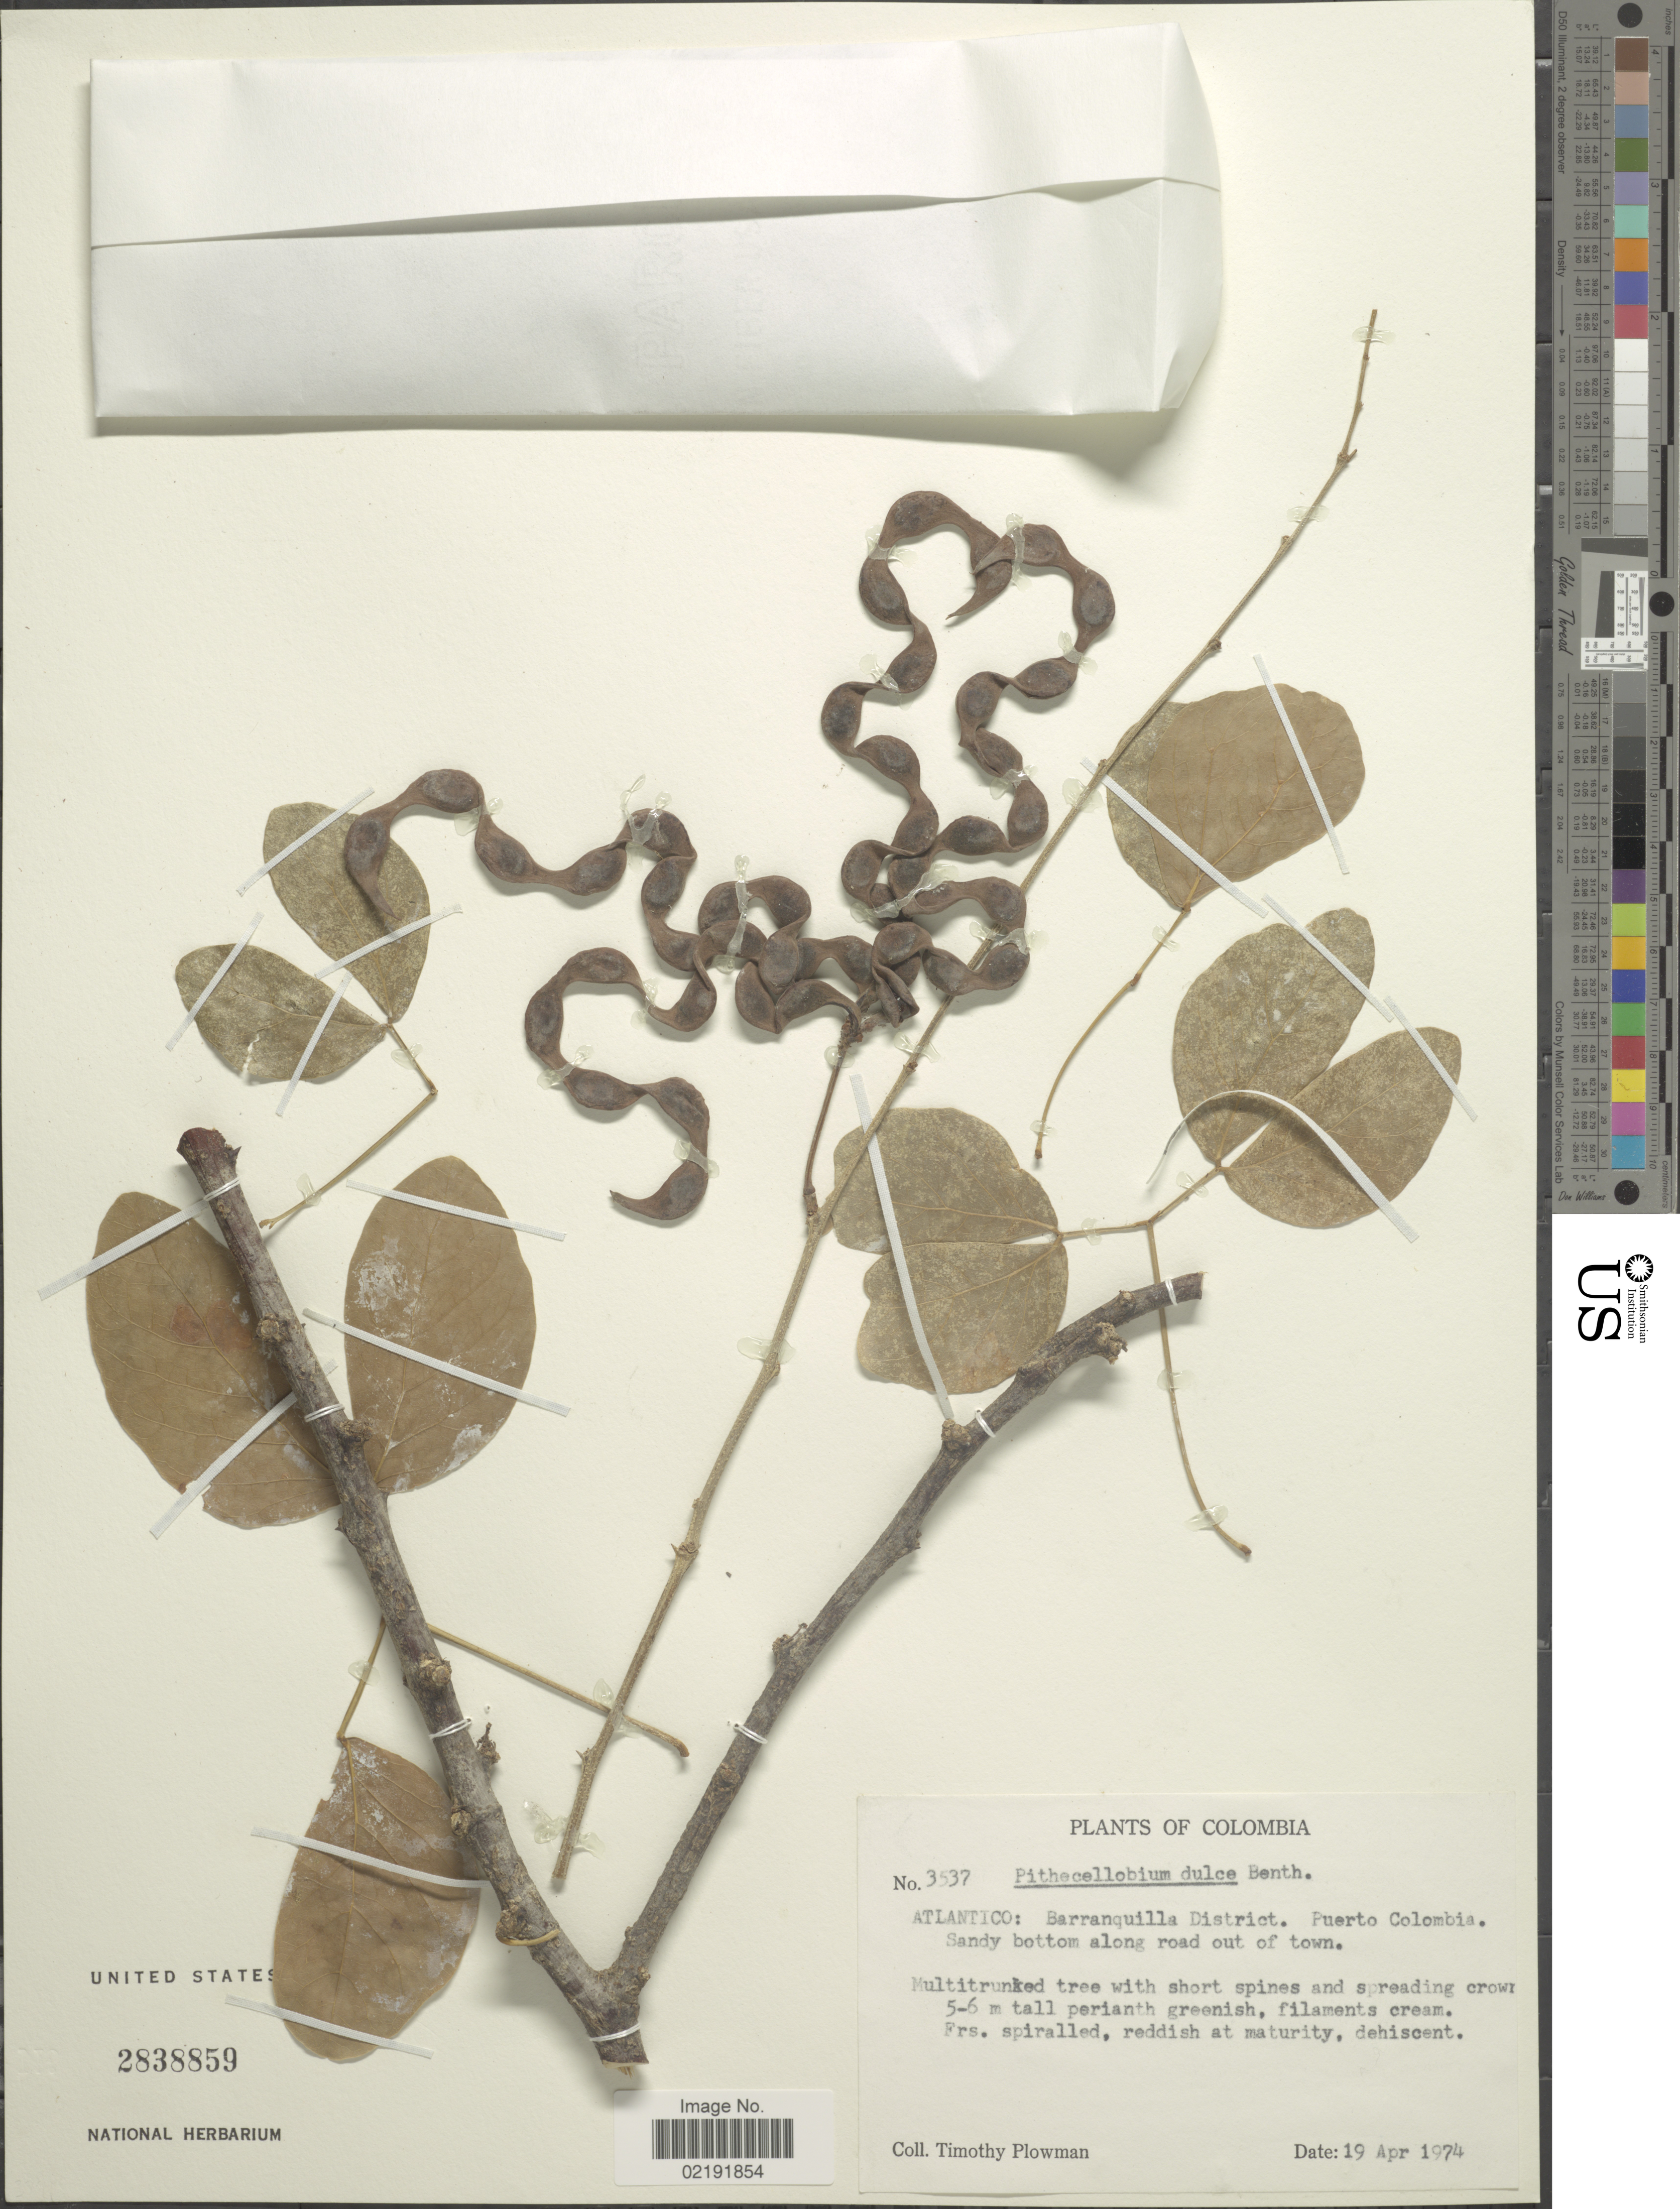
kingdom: Plantae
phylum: Tracheophyta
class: Magnoliopsida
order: Fabales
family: Fabaceae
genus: Pithecellobium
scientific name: Pithecellobium dulce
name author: (Roxb.) Benth.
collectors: T. Plowman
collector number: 3537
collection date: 1974-04-19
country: Colombia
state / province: Atlántico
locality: Atlantico: Barranquilla District. Puerto Colombia. Sandy bottom along road out of town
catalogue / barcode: US 2838859